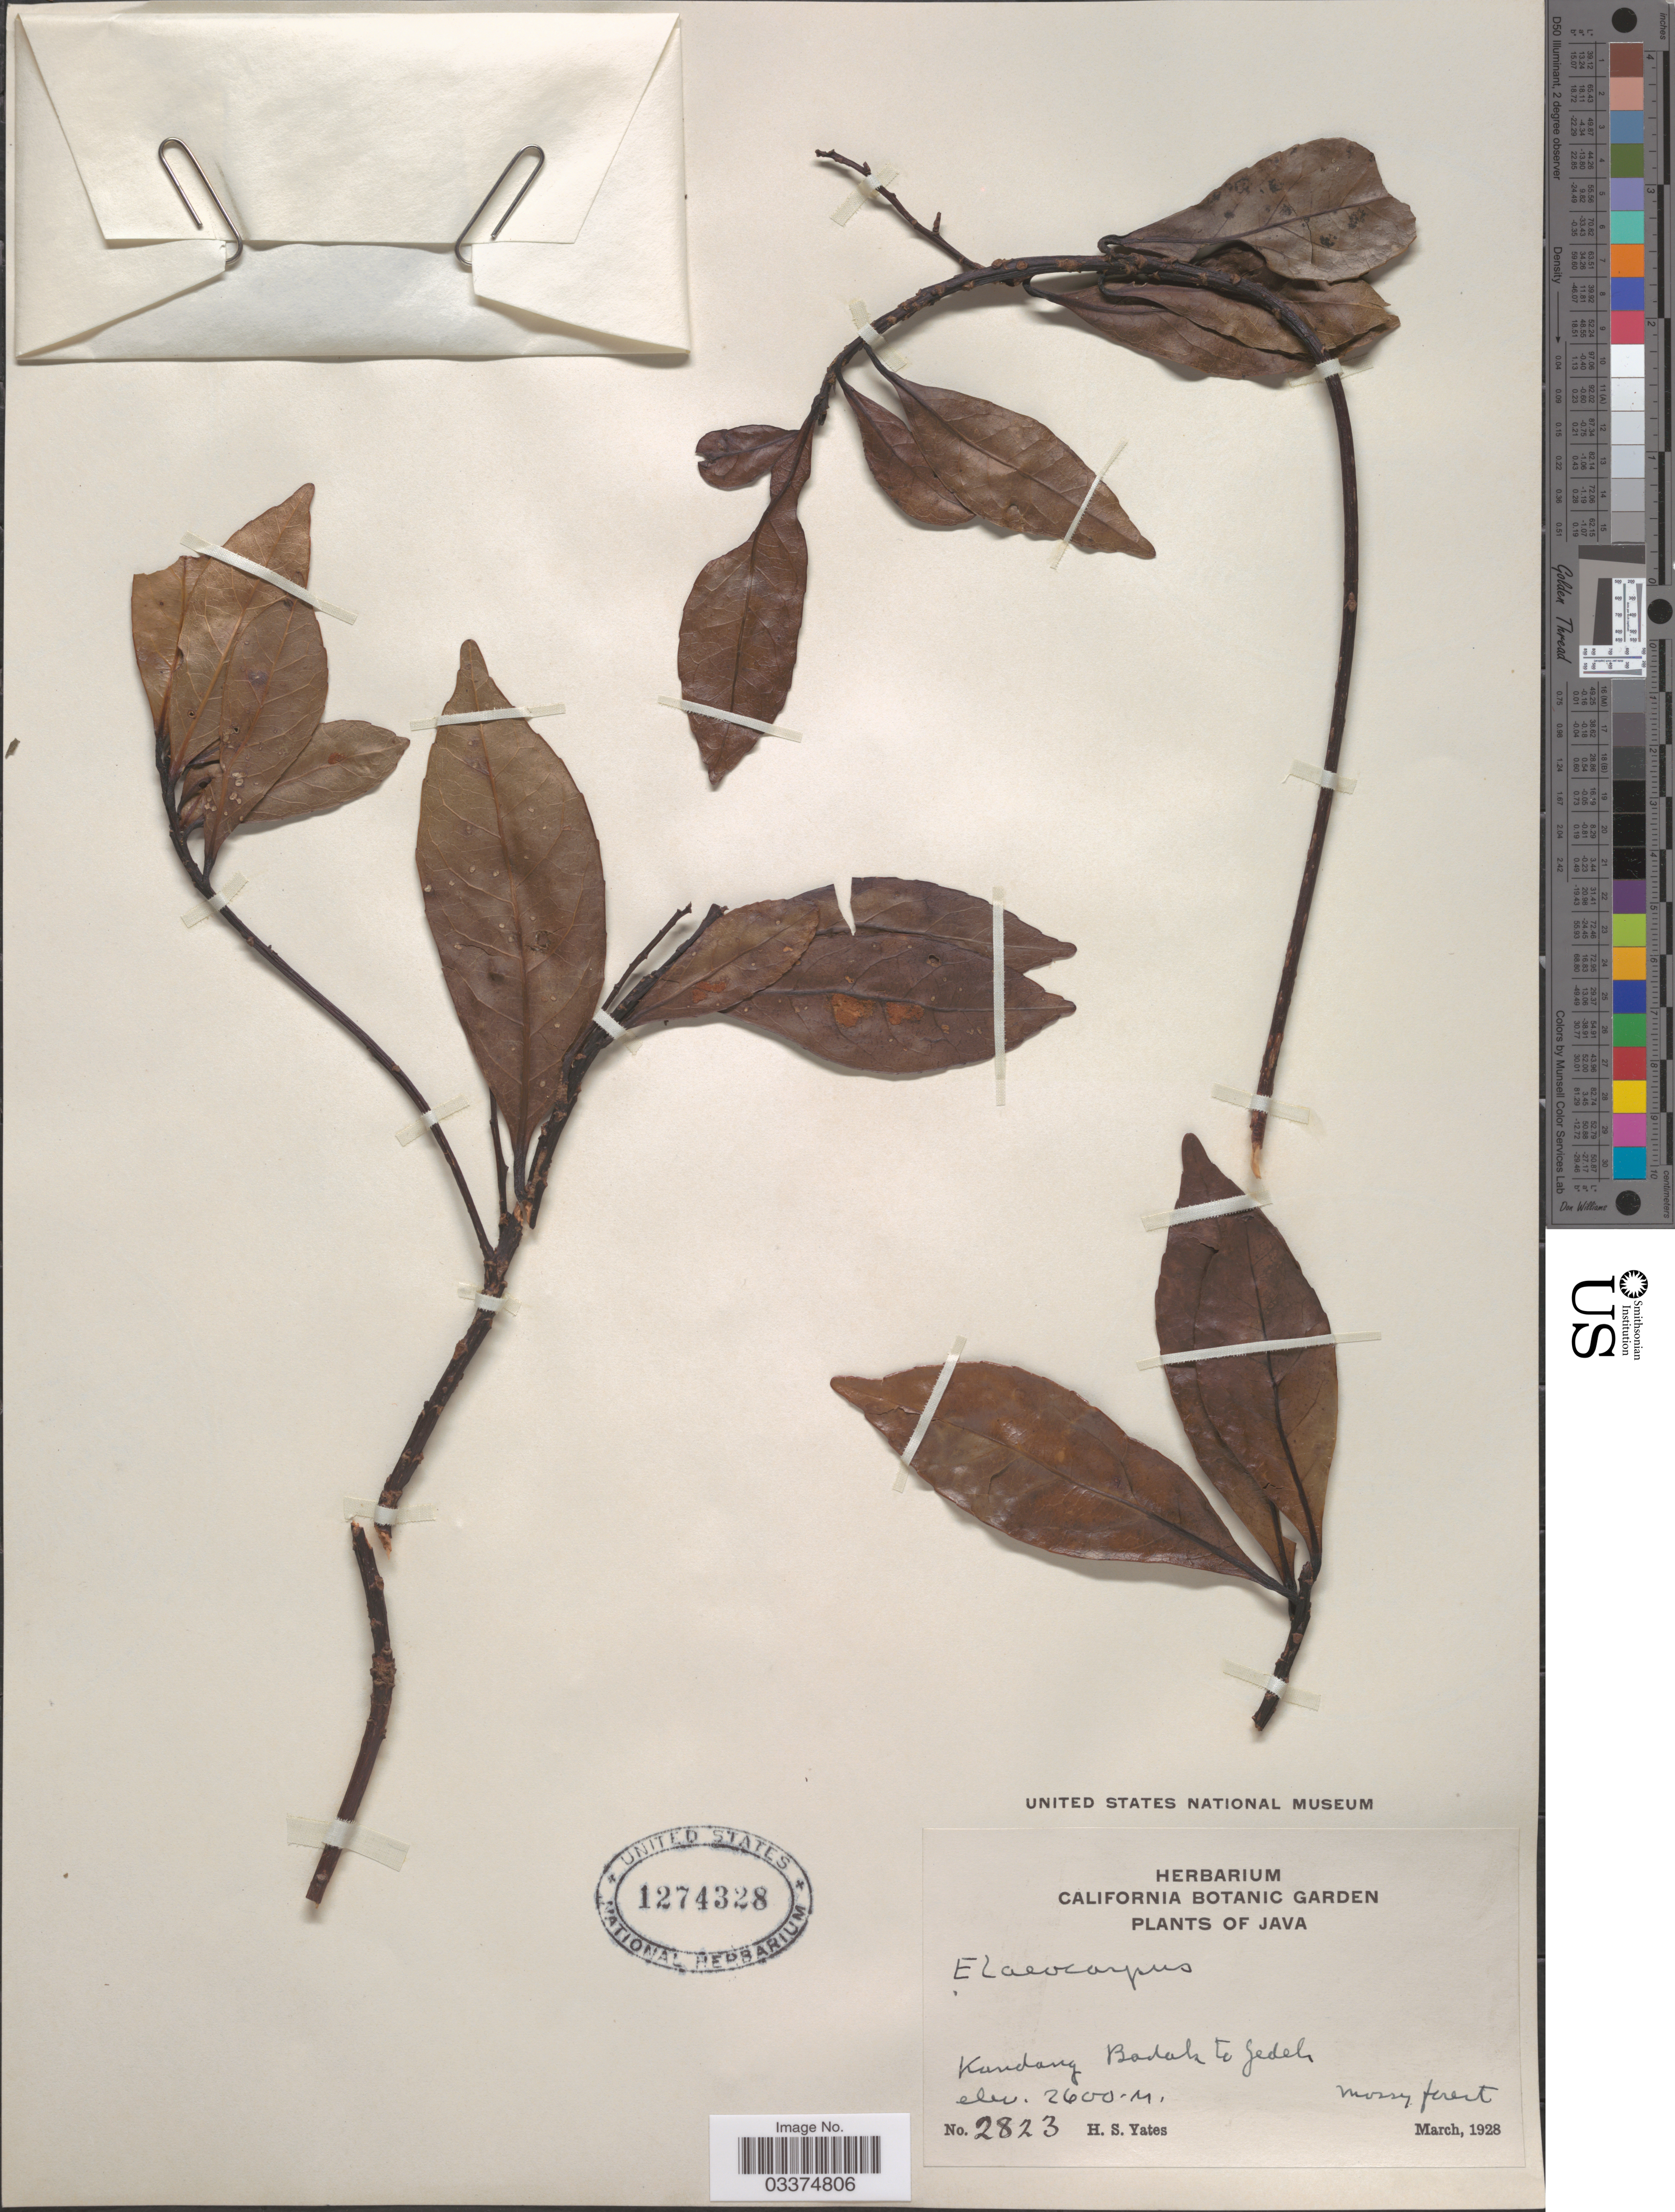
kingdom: Plantae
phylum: Tracheophyta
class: Magnoliopsida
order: Oxalidales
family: Elaeocarpaceae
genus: Elaeocarpus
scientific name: Elaeocarpus sp.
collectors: H. S. Yates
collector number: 2823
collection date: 1928-03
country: Indonesia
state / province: Java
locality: Kundang [interpreted] Badak te [interpreted] Gedeh.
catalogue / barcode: US 1274328